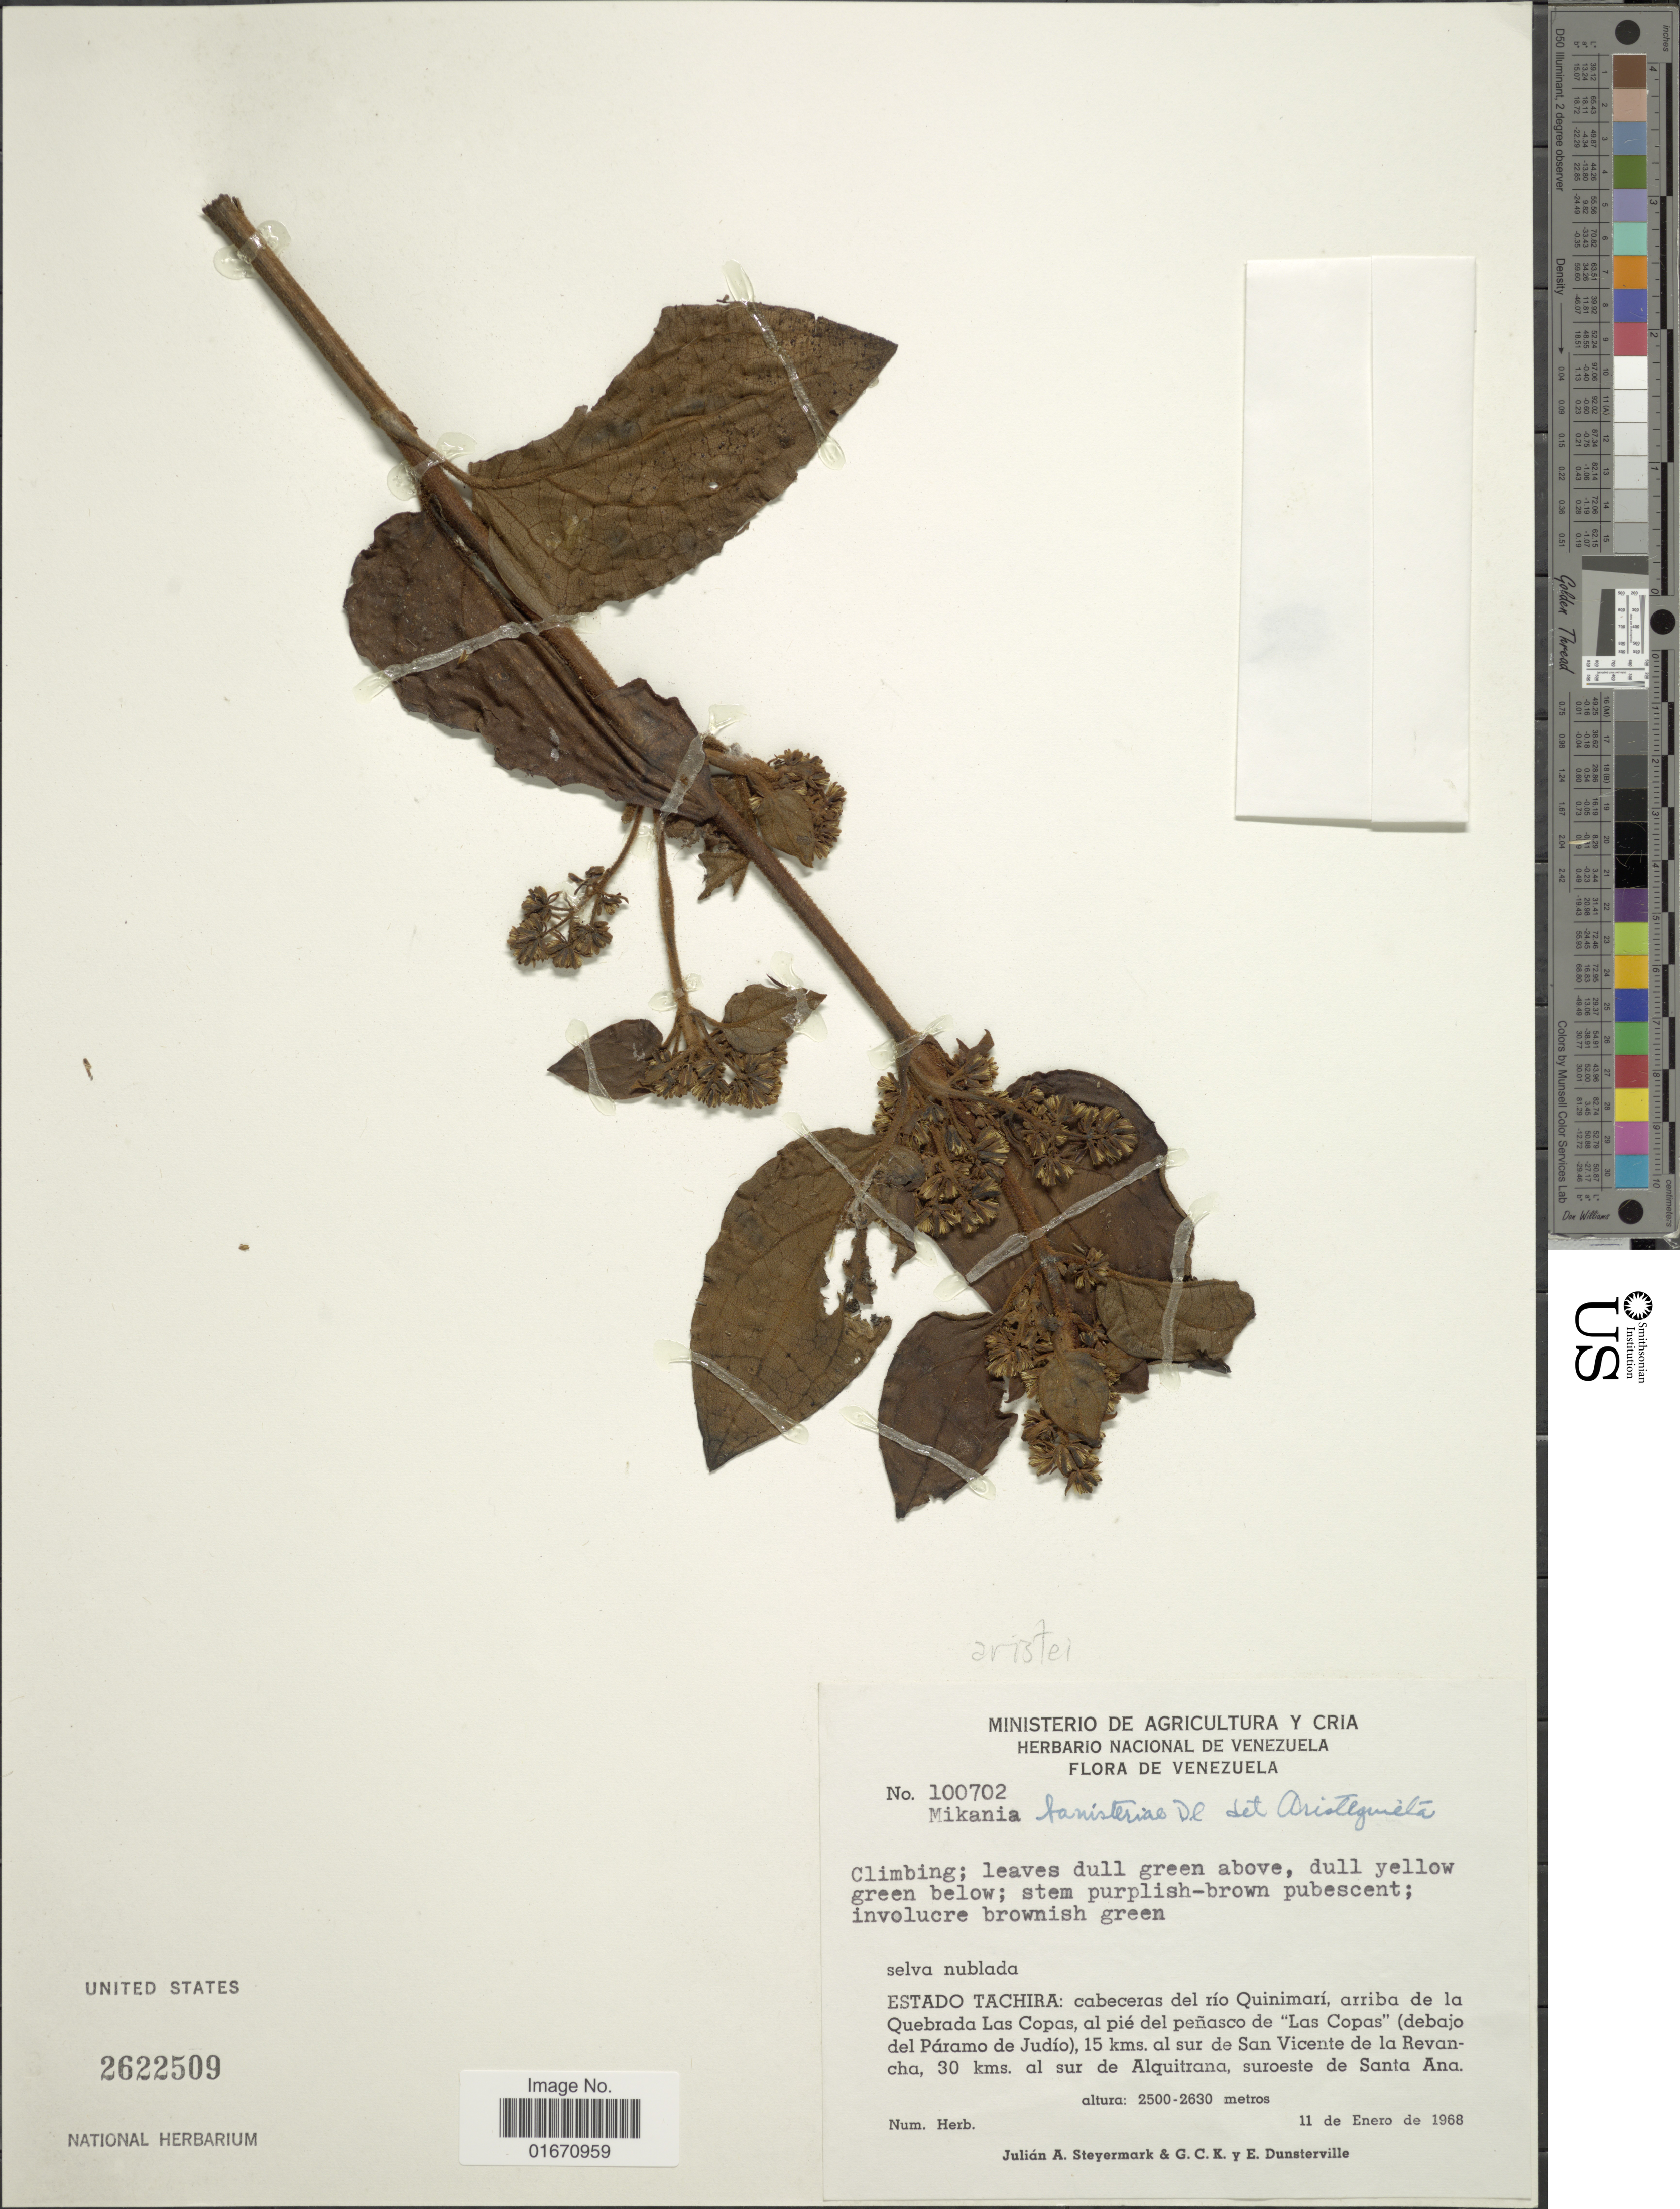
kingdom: Plantae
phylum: Tracheophyta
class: Magnoliopsida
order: Asterales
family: Asteraceae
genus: Mikania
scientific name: Mikania aristei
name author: B.L. Rob.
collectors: J. Steyermark, G. C. K. Dunsterville & E. Dunsterville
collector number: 100702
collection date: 1963-01-11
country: Venezuela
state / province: Tachira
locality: Caberceras del rio Quinimari, arriba de la Quebrada Las Copas, al pie del penasco de Las Copas (debajo del Paramo de Judio), 15 kms al sur de San Vicente de la Revancha, 30 kms al sur de Alquitrana, suroeste de Santa Ana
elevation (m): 2500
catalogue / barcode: US 2622509